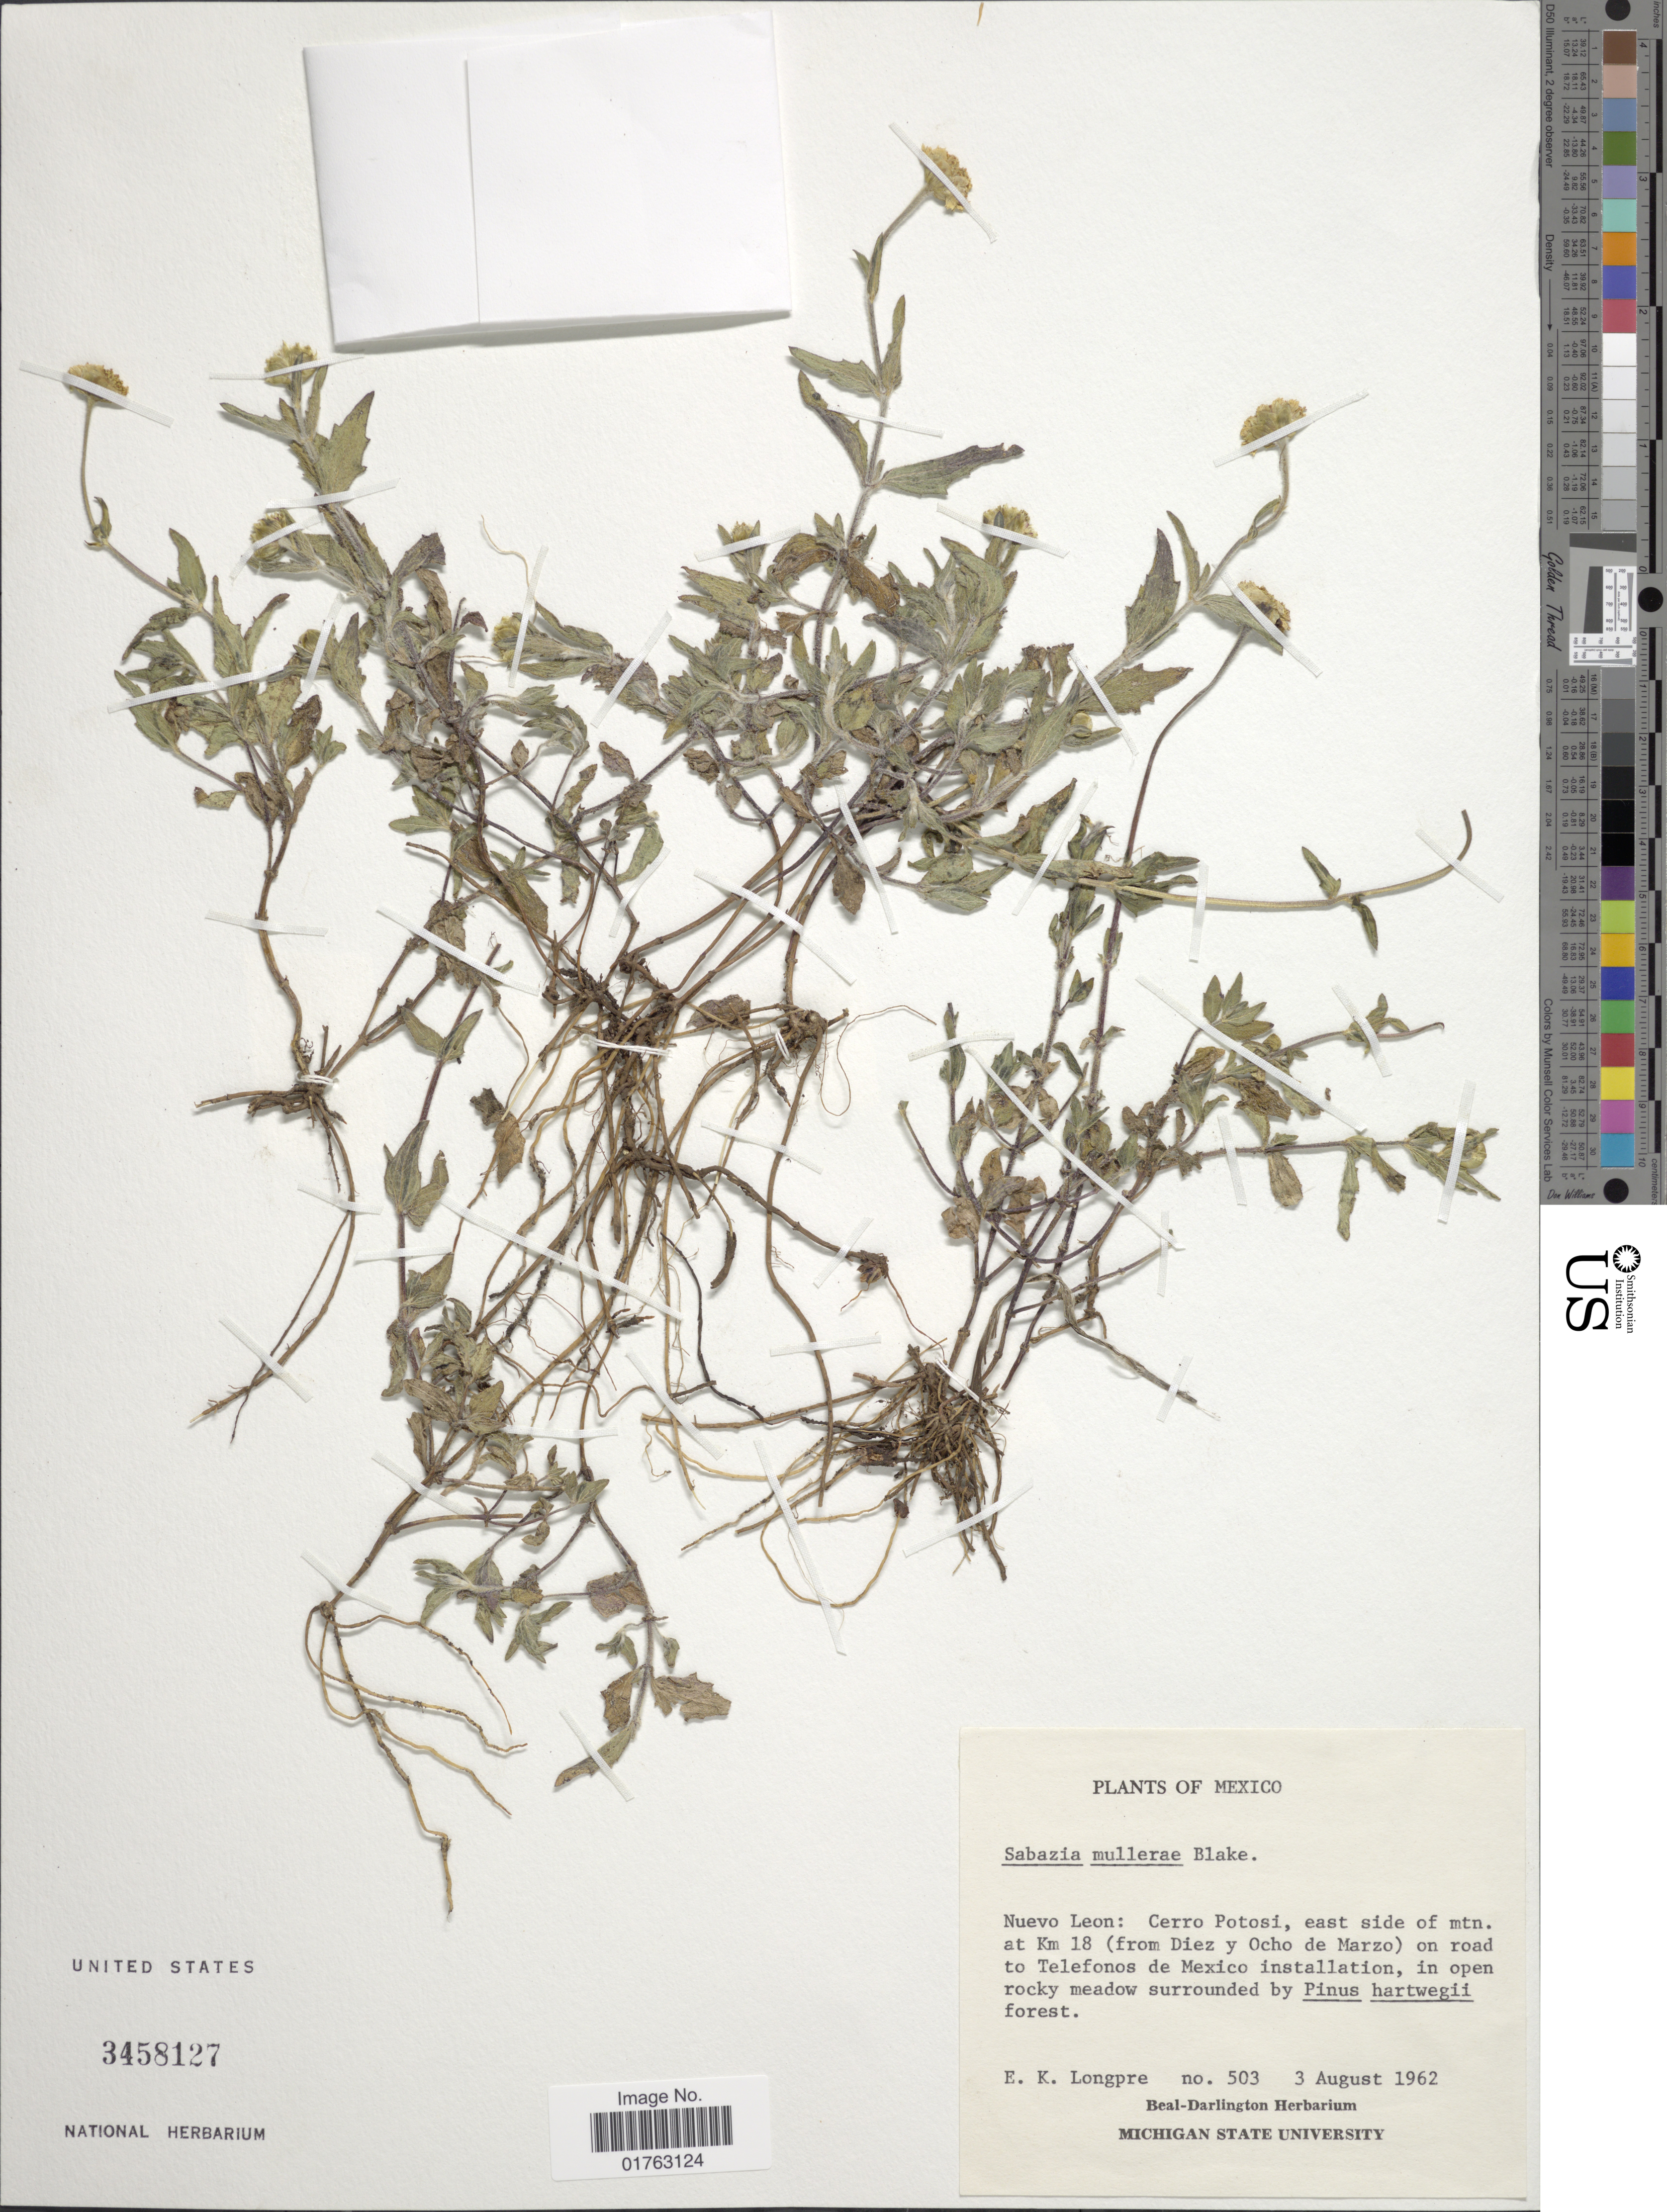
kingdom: Plantae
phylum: Tracheophyta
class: Magnoliopsida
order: Asterales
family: Asteraceae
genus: Sabazia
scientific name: Sabazia mullerae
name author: S.F. Blake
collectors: E. Longpre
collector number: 503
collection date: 1962-08-03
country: Mexico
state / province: Nuevo León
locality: Cerro Potosi; east side of mtn. near Km. 18 (from Diez y Ocho de Marzo) on road to Telefonos de Mexico installation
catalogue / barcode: US 3458127